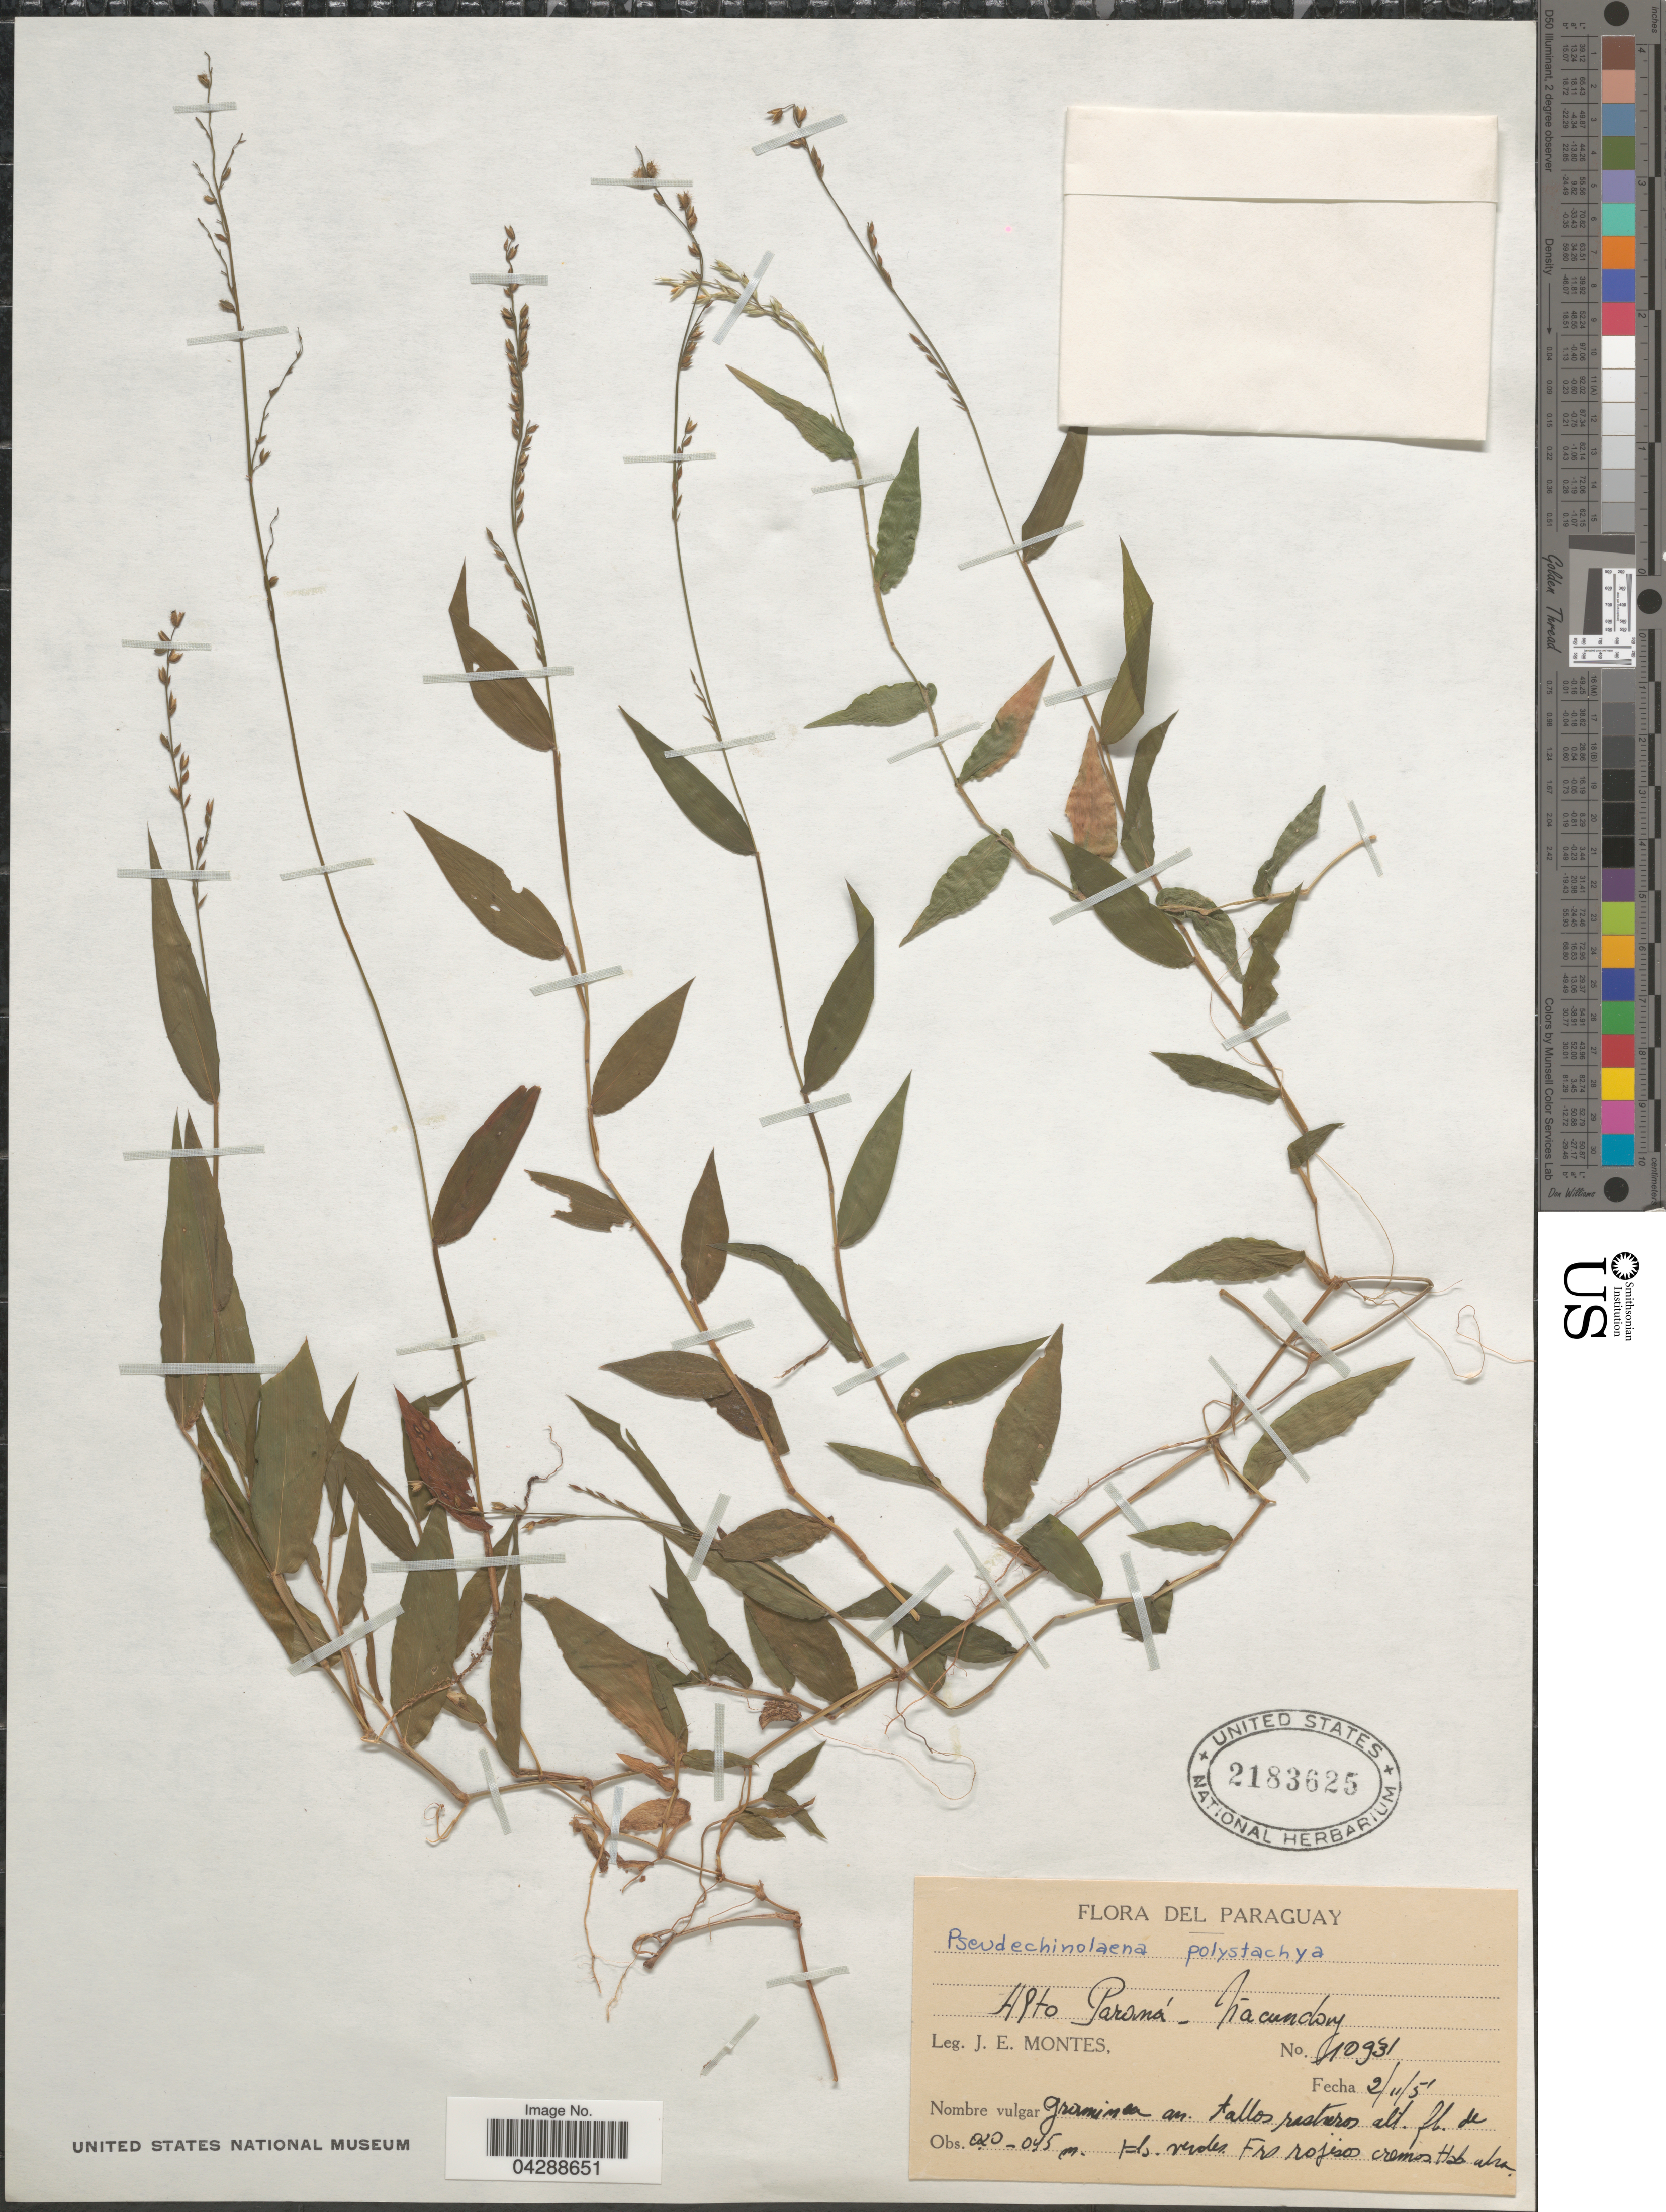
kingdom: Plantae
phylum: Tracheophyta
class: Liliopsida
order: Poales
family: Poaceae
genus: Pseudechinolaena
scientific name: Pseudechinolaena polystachya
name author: (Kunth) Stapf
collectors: J. E. Montes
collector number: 10931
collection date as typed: Transcribed d/m/y: 2/11/51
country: Paraguay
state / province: Alto Parana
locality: Nacunday.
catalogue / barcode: US 2183625